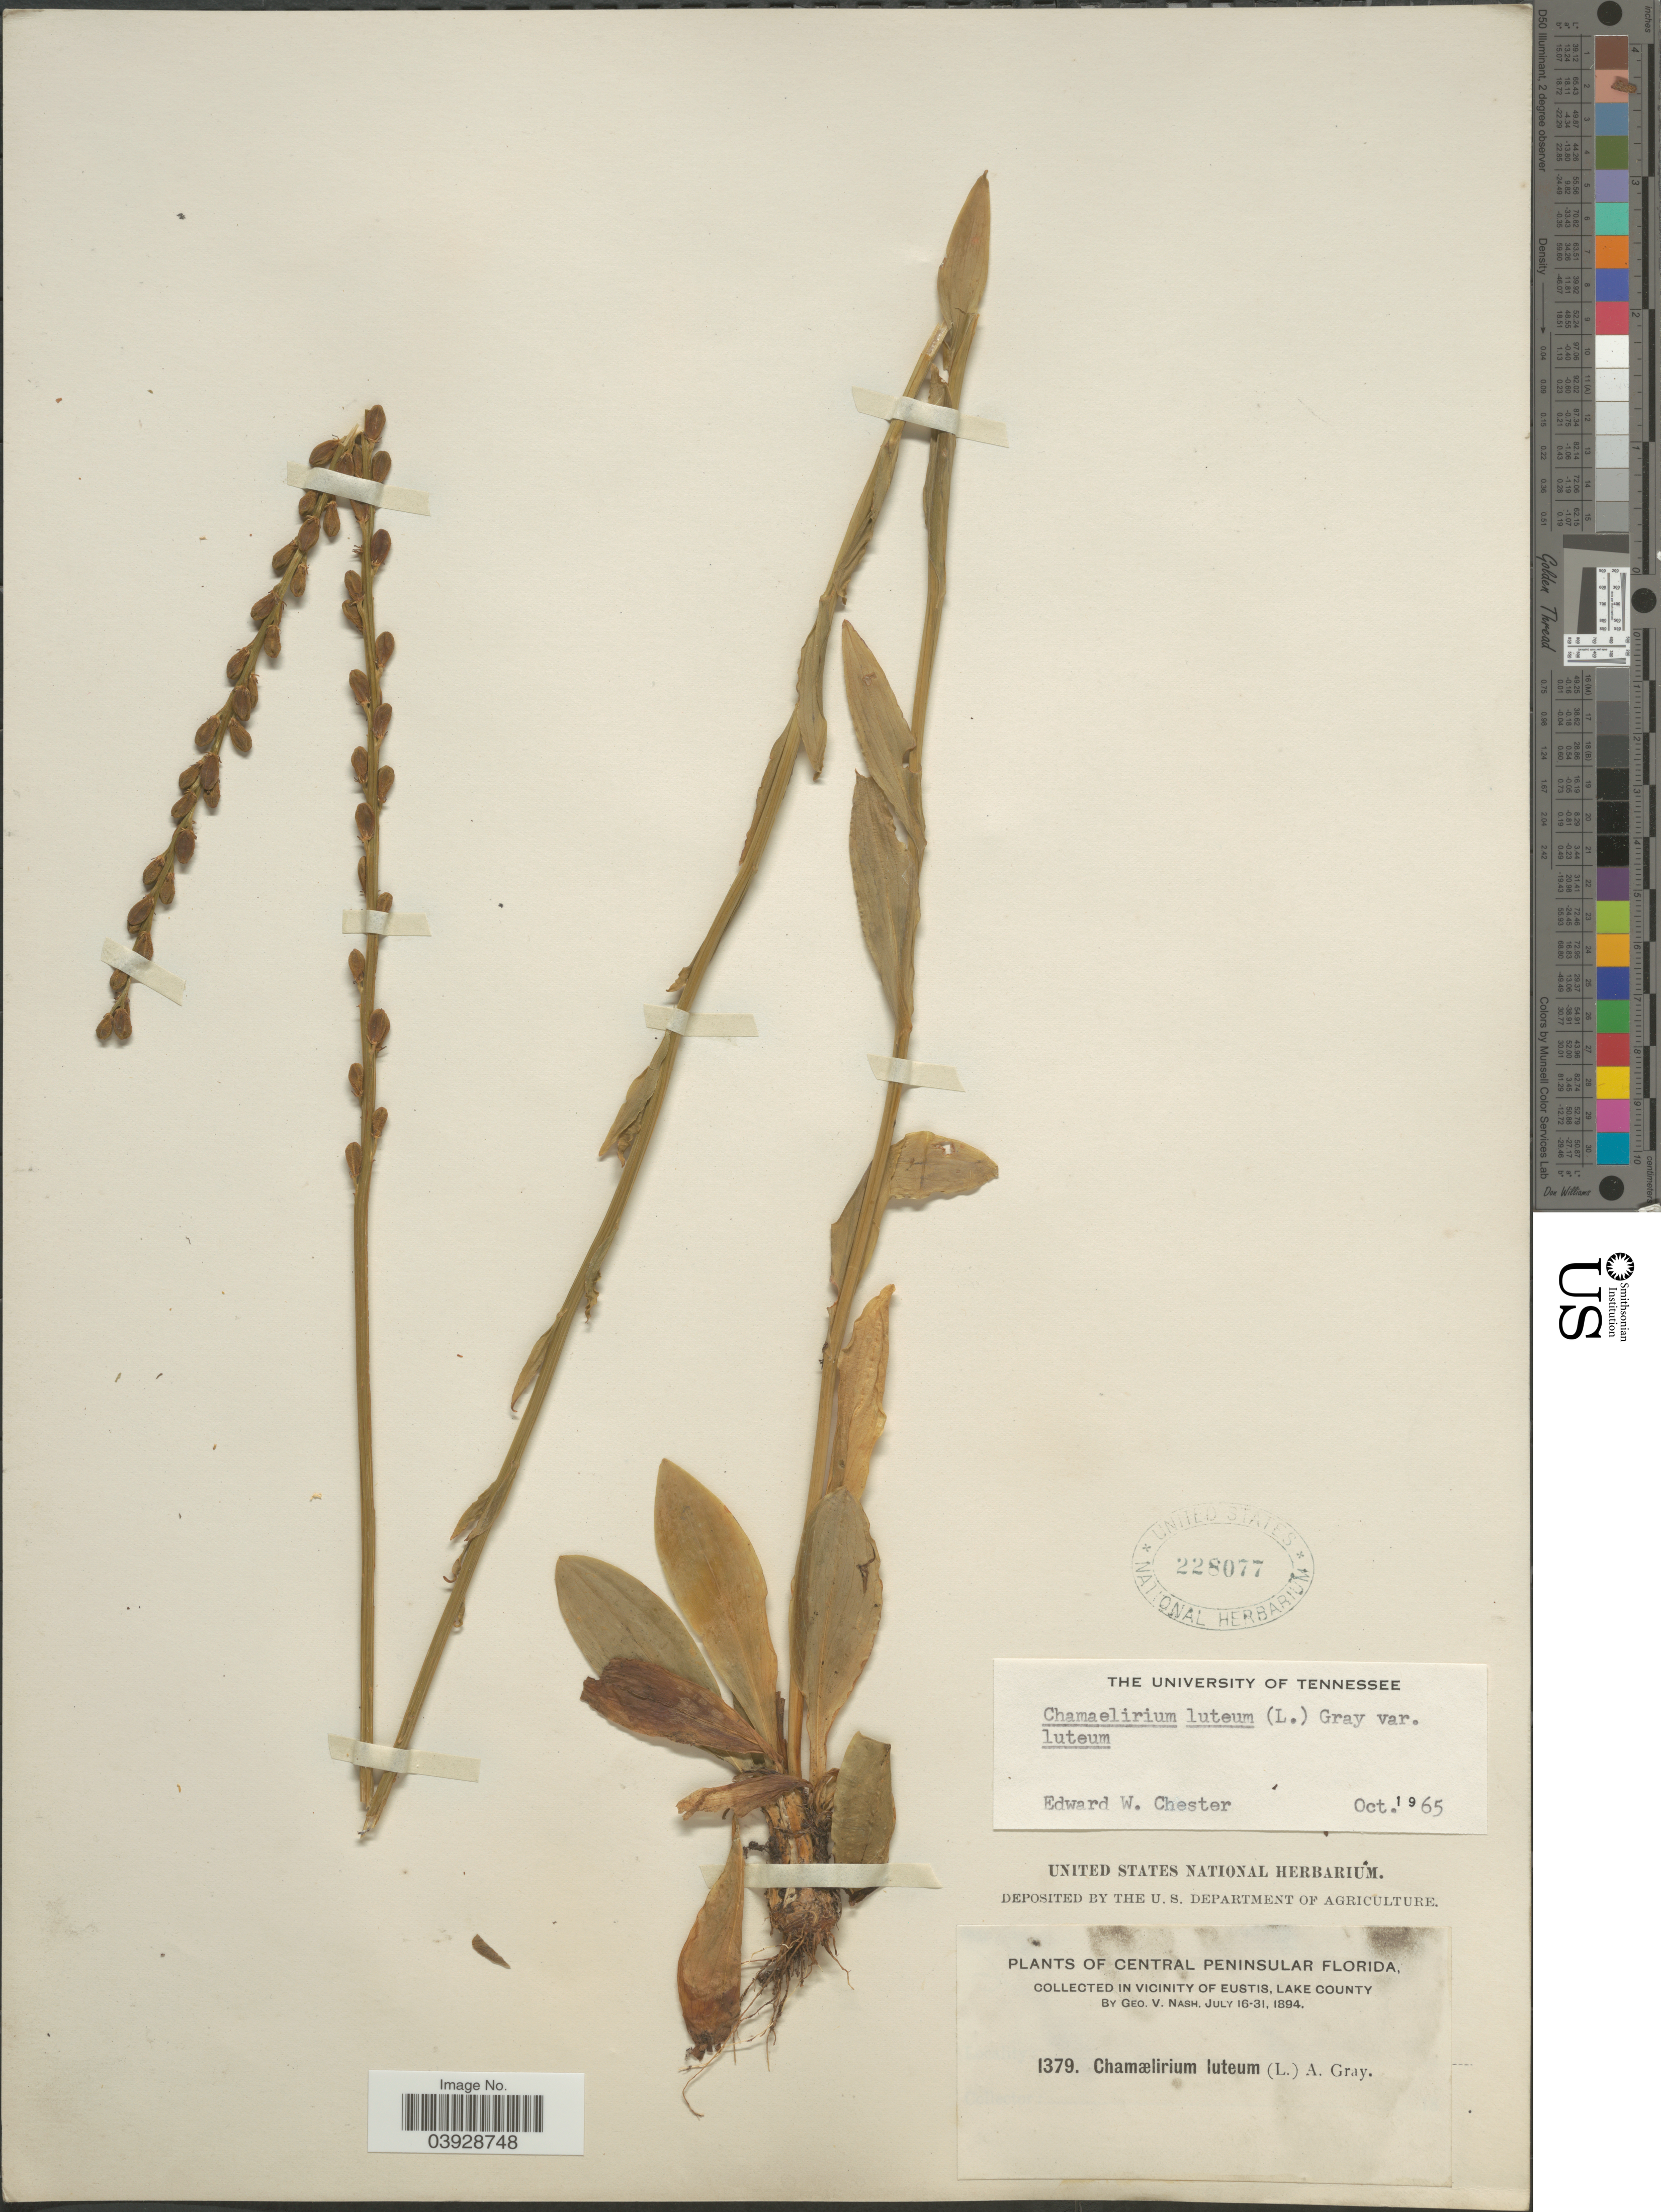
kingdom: Plantae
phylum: Tracheophyta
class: Liliopsida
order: Liliales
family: Melanthiaceae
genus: Chamaelirium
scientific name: Chamaelirium luteum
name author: (L.) A. Gray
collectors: G. V. Nash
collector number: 1379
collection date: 1894-07-16/1894-07-31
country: United States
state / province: Florida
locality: Central Peninsular Florida, in Vicinity of Eustis, Lake County.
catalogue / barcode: US 228077